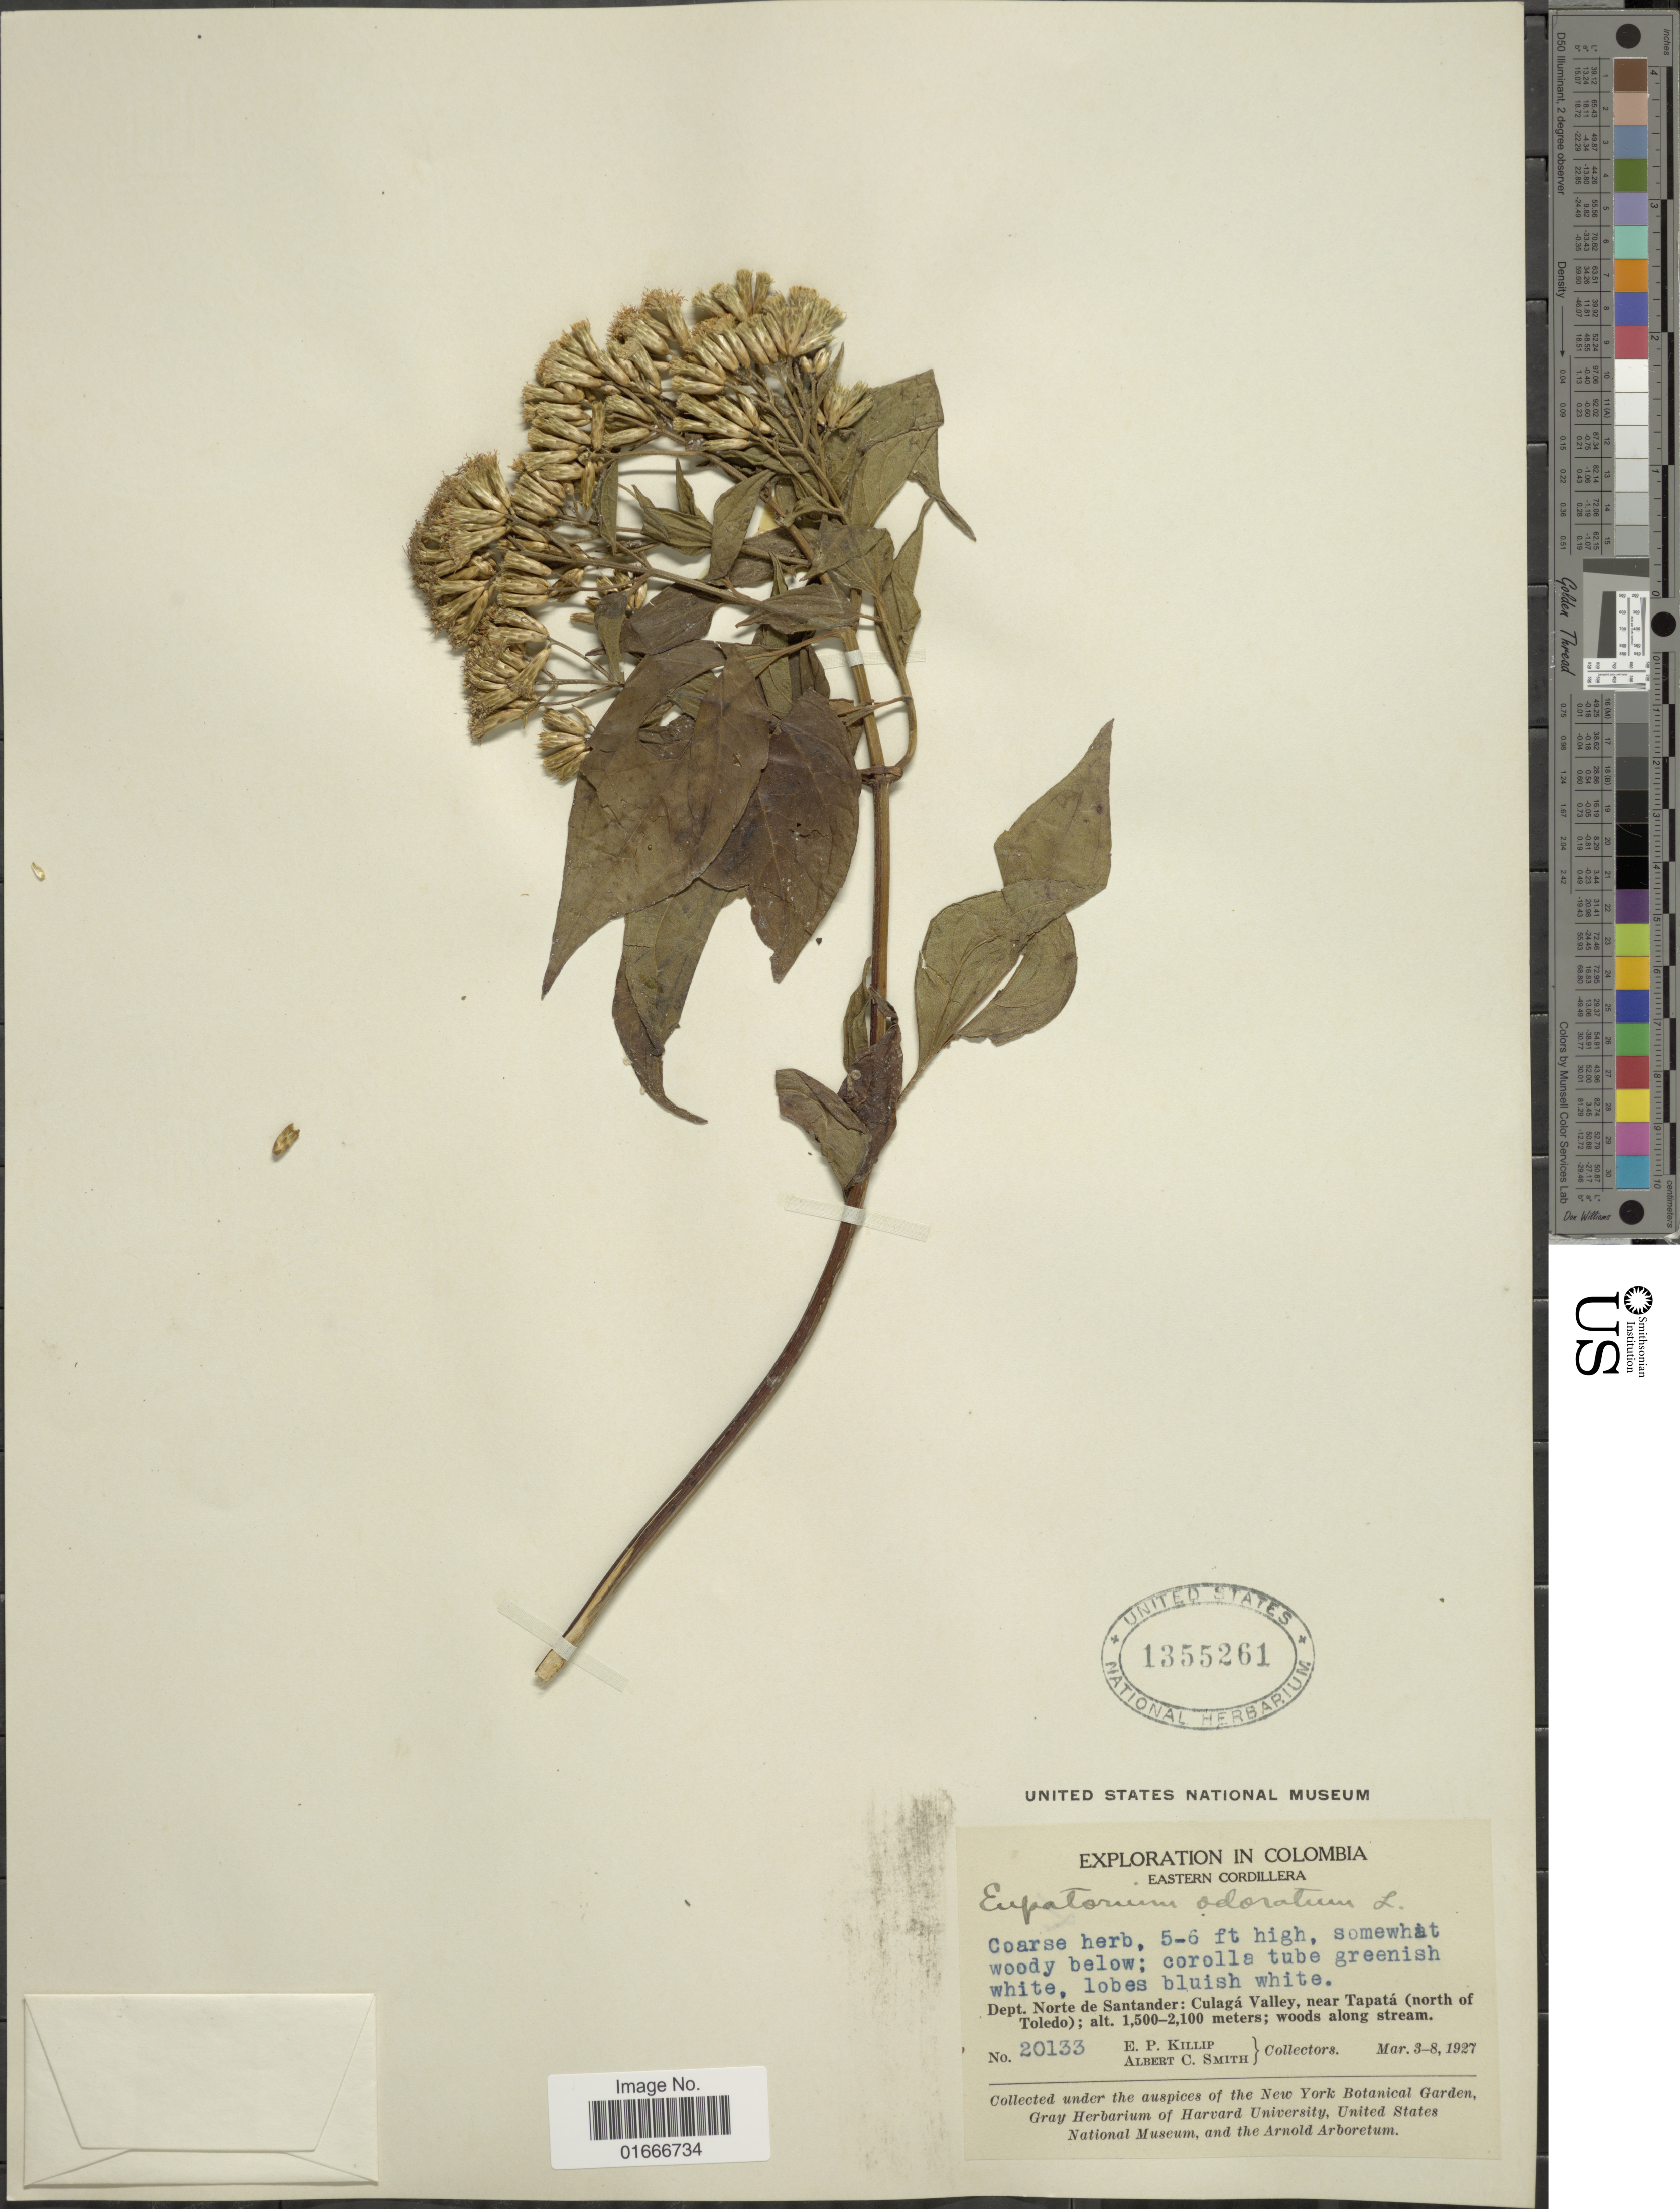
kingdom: Plantae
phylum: Tracheophyta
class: Magnoliopsida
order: Asterales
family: Asteraceae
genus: Chromolaena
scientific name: Chromolaena odorata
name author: (L.) R.M. King & H. Rob.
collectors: E. P. Killip & A. C. Smith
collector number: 20133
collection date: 1927-03-03/1927-03-08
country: Colombia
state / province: Norte de Santander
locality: Eastern Cordillera, Culaga Valley, near Tapata (north of Toledo)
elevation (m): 1500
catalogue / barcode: US 1355261